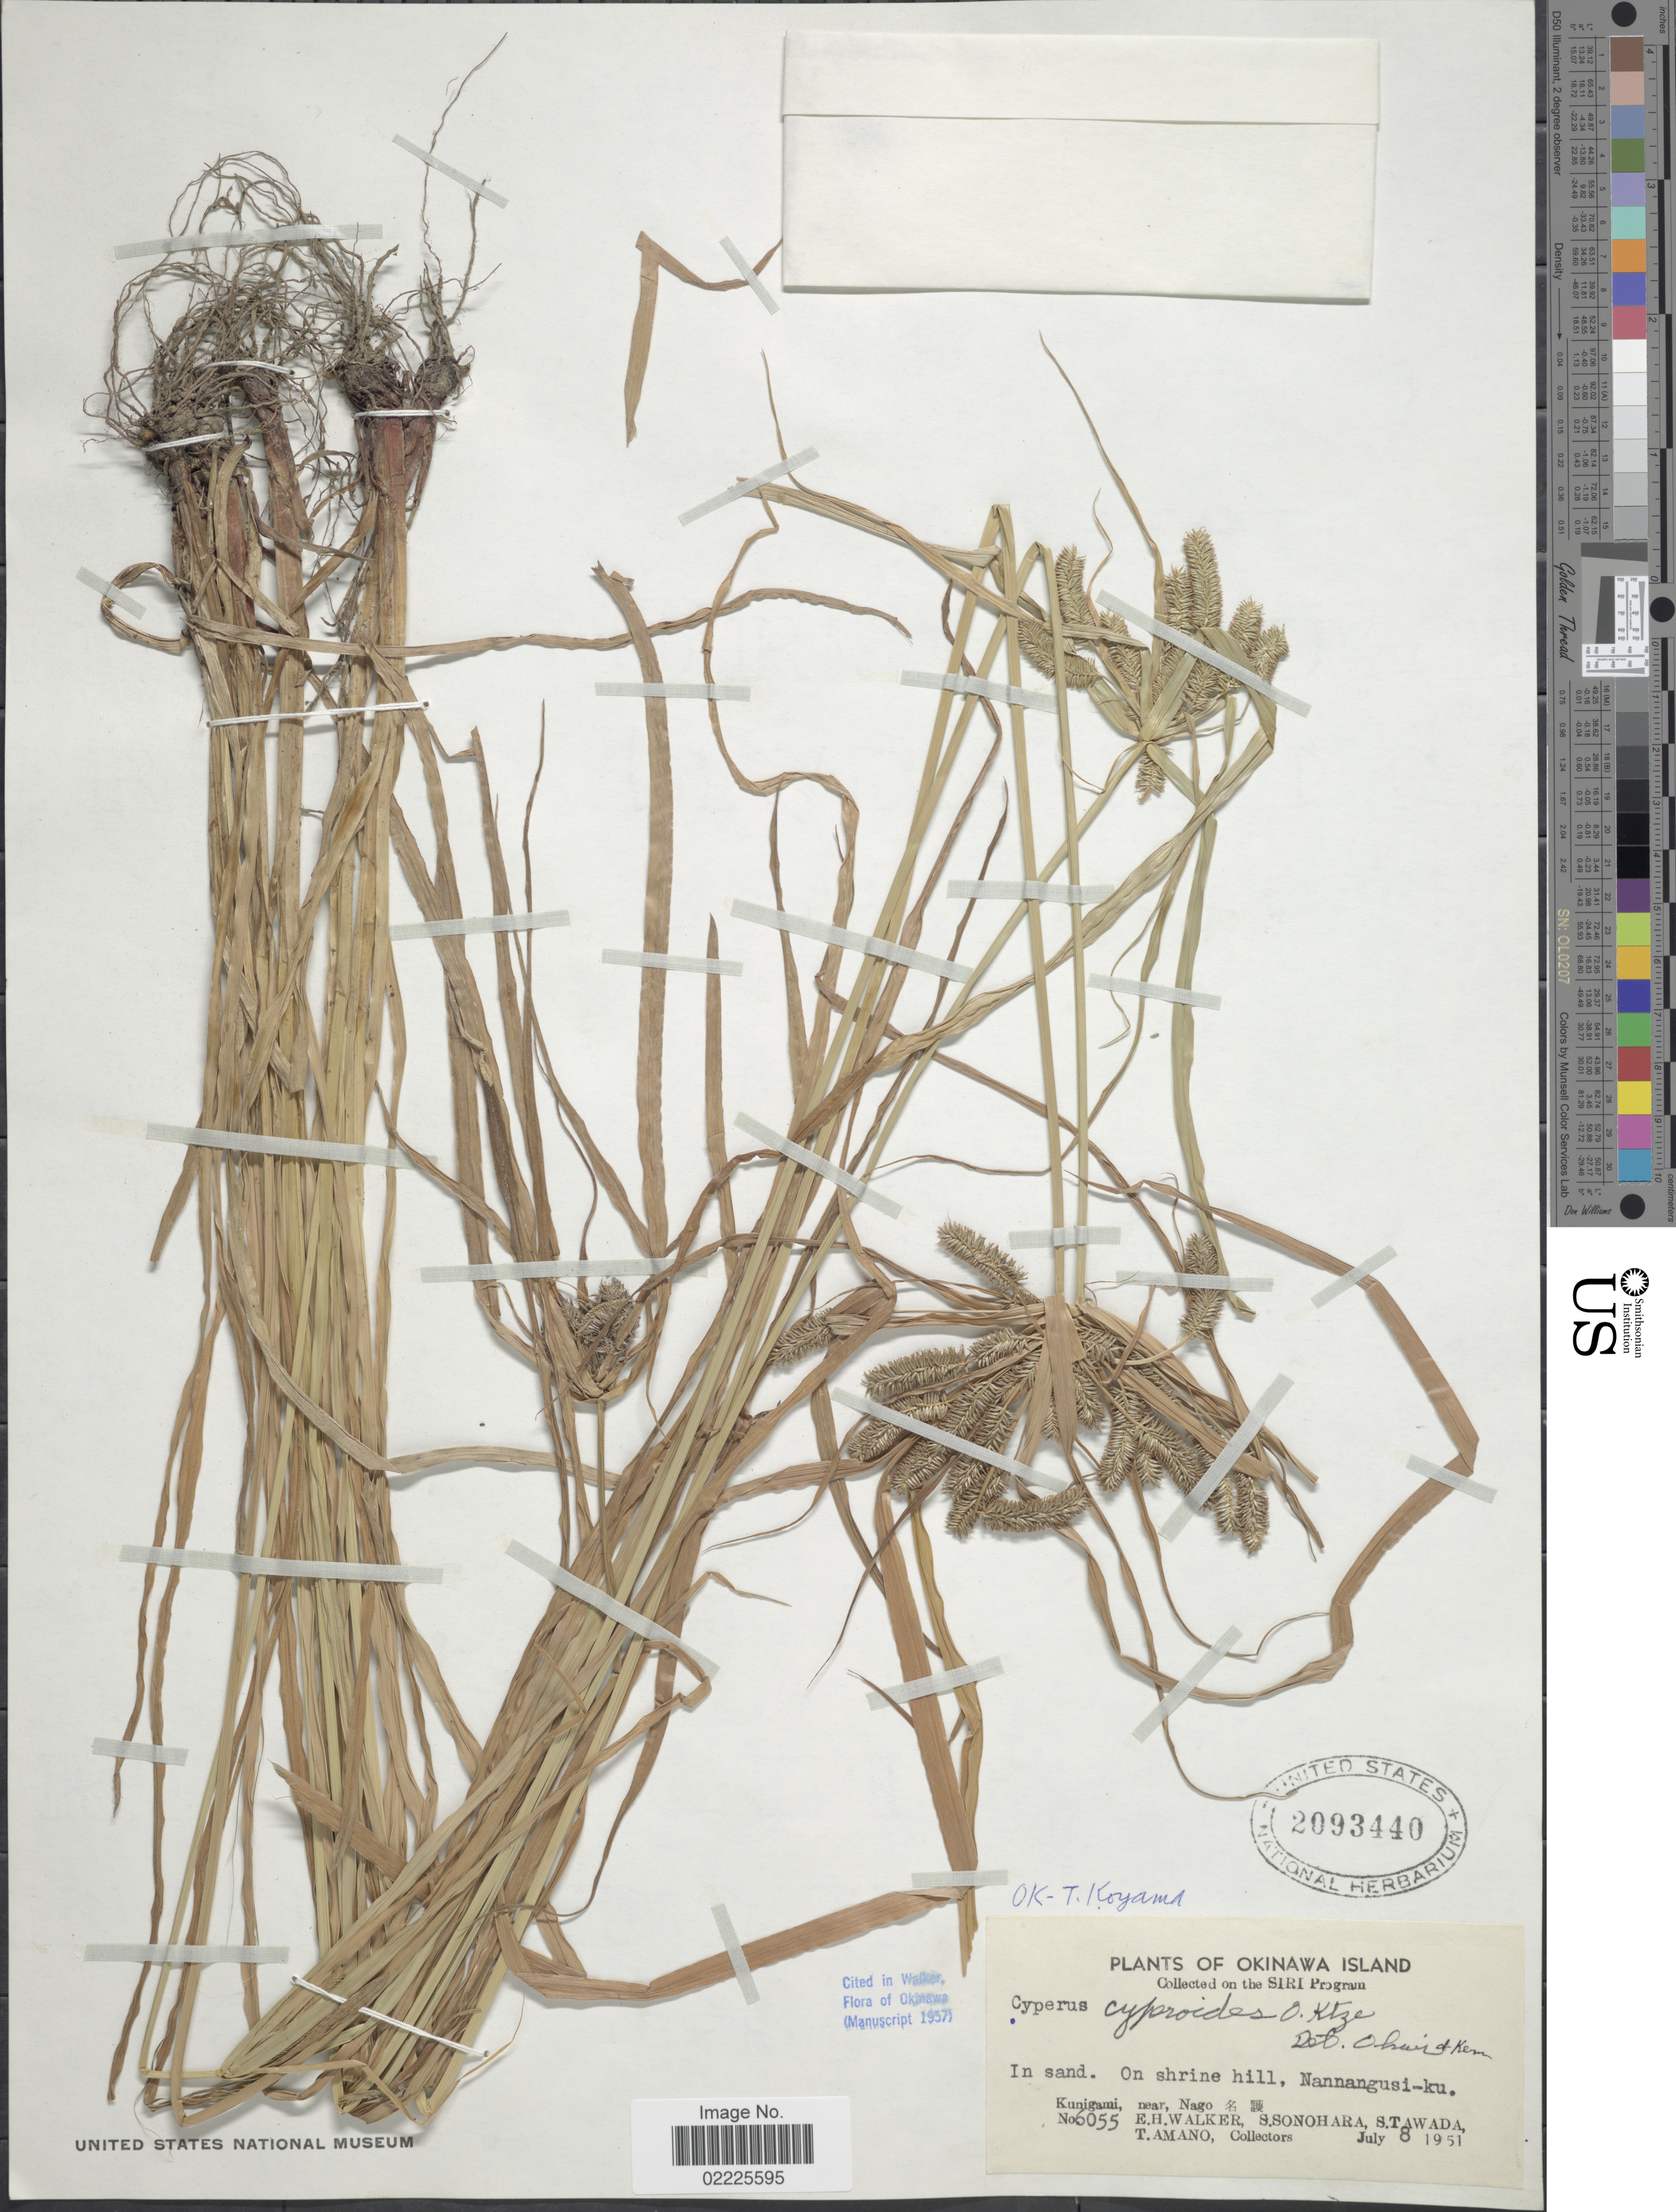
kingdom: Plantae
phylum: Tracheophyta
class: Liliopsida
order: Poales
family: Cyperaceae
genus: Cyperus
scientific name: Cyperus cyperoides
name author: (L.) Kuntze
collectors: E. H. Walker, S. Sonohara, S. Tawada & T. Amano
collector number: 6055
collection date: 1951-07-08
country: Japan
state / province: Okinawa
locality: Okinawa Island, in sand, on shrine hill, Nannangusi-ku, Kunigami, near Nago.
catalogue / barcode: US 2093440